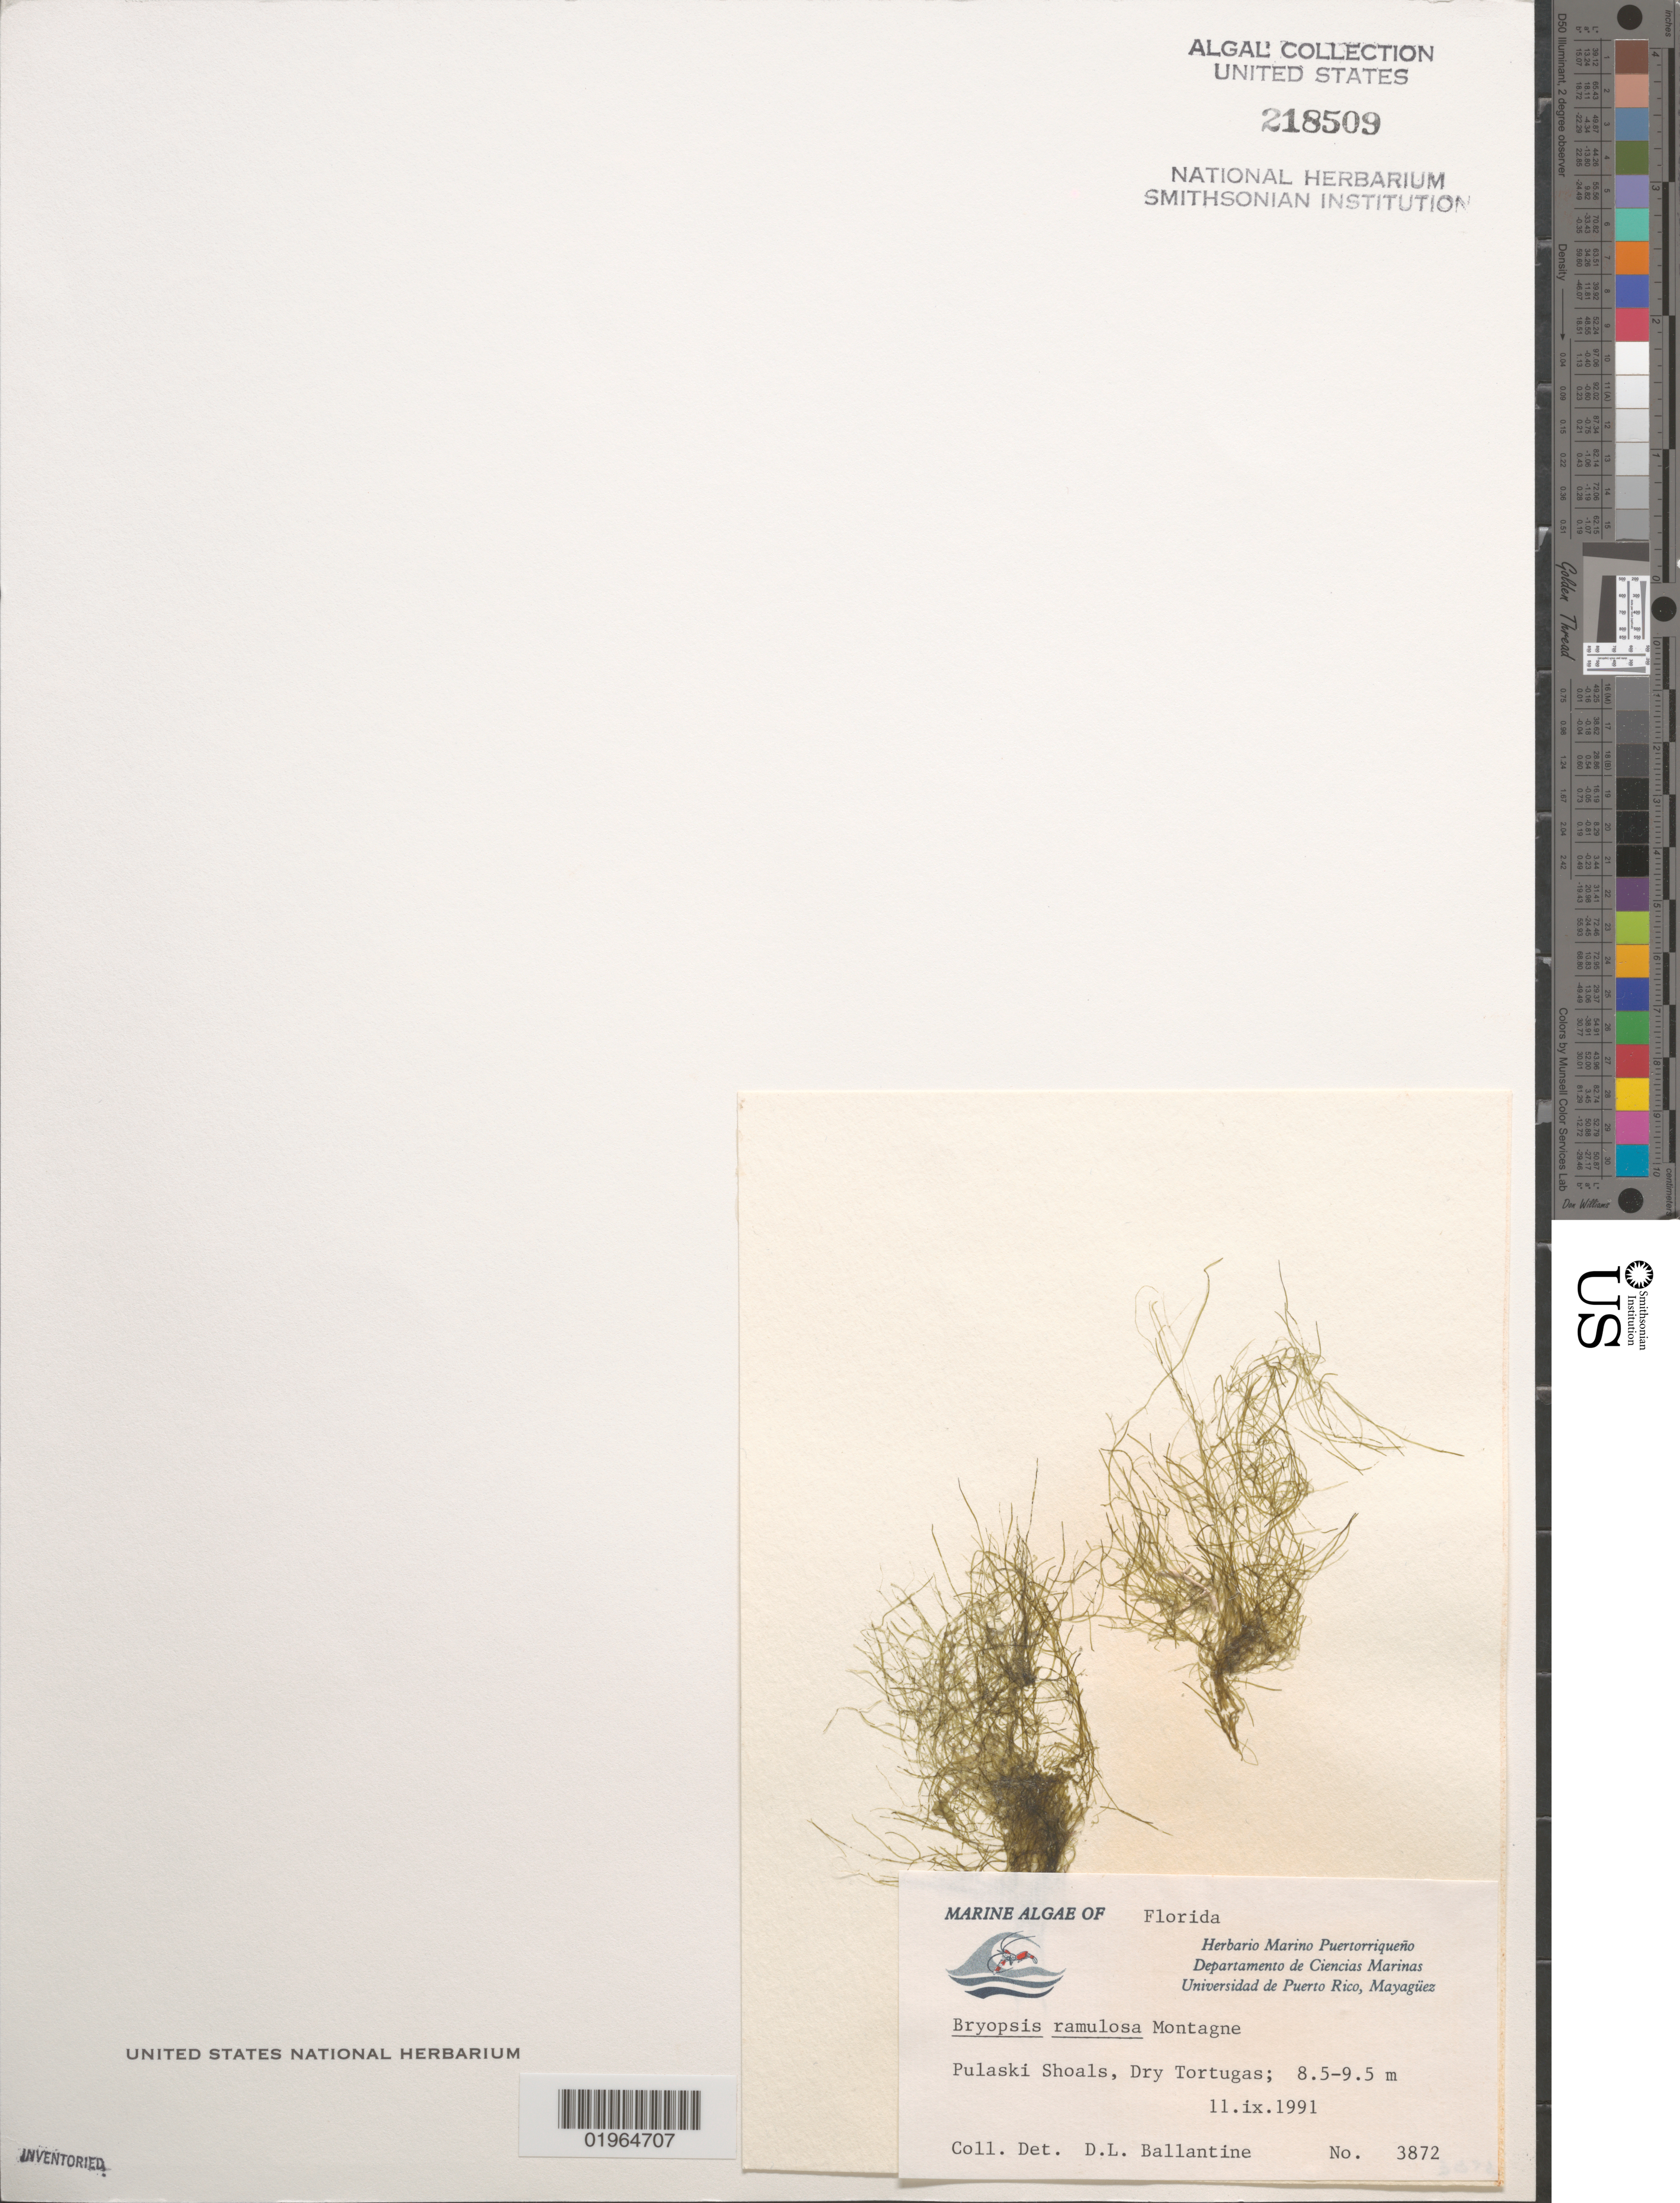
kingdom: Plantae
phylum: Chlorophyta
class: Ulvophyceae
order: Bryopsidales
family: Bryopsidaceae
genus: Bryopsis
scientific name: Bryopsis ramulosa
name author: Mont.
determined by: Ballantine, D. L.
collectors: D.L. Ballantine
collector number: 3872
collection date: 1991-09-11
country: United States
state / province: Florida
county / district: Monroe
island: Dry Tortugas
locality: Pulaski Shoals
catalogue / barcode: US 218509